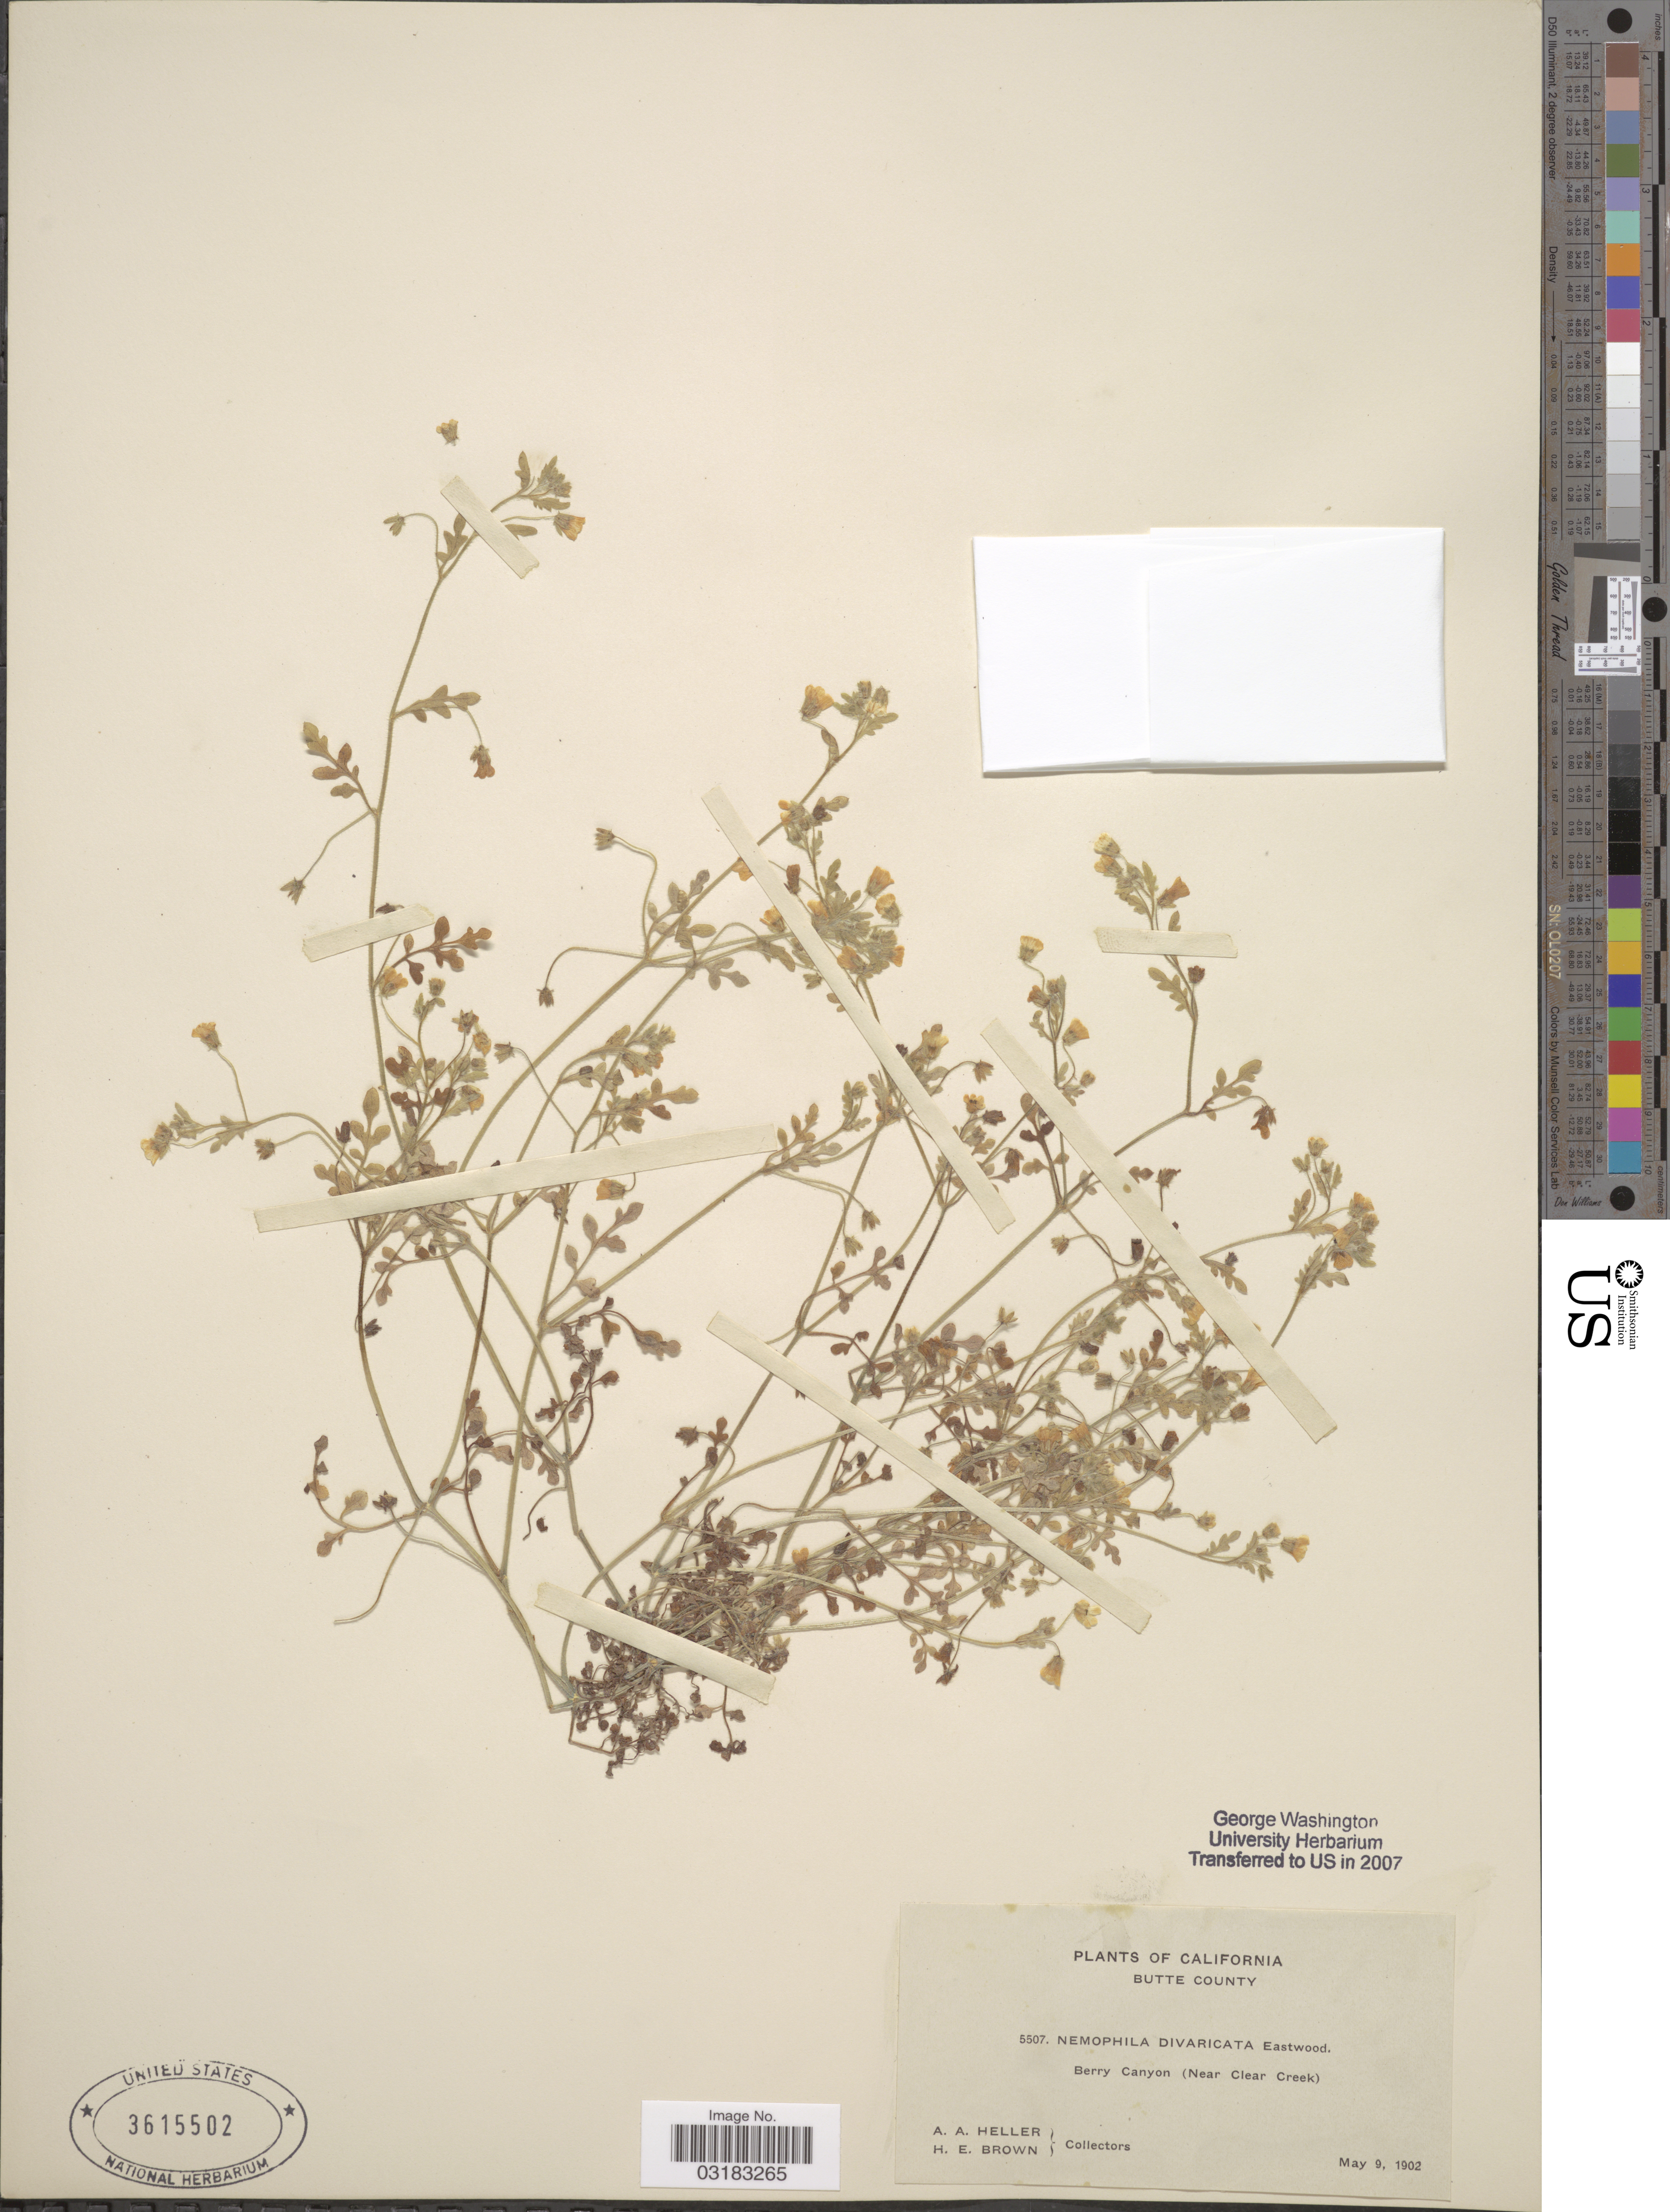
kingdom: Plantae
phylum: Tracheophyta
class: Magnoliopsida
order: Boraginales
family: Hydrophyllaceae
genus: Nemophila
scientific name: Nemophila divaricata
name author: Eastw.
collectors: A. A. Heller & H. E. Brown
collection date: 1902-05-09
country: United States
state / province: California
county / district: Butte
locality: Butte County. Berry Canyon (Near Clear Creek).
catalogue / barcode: US 3615502